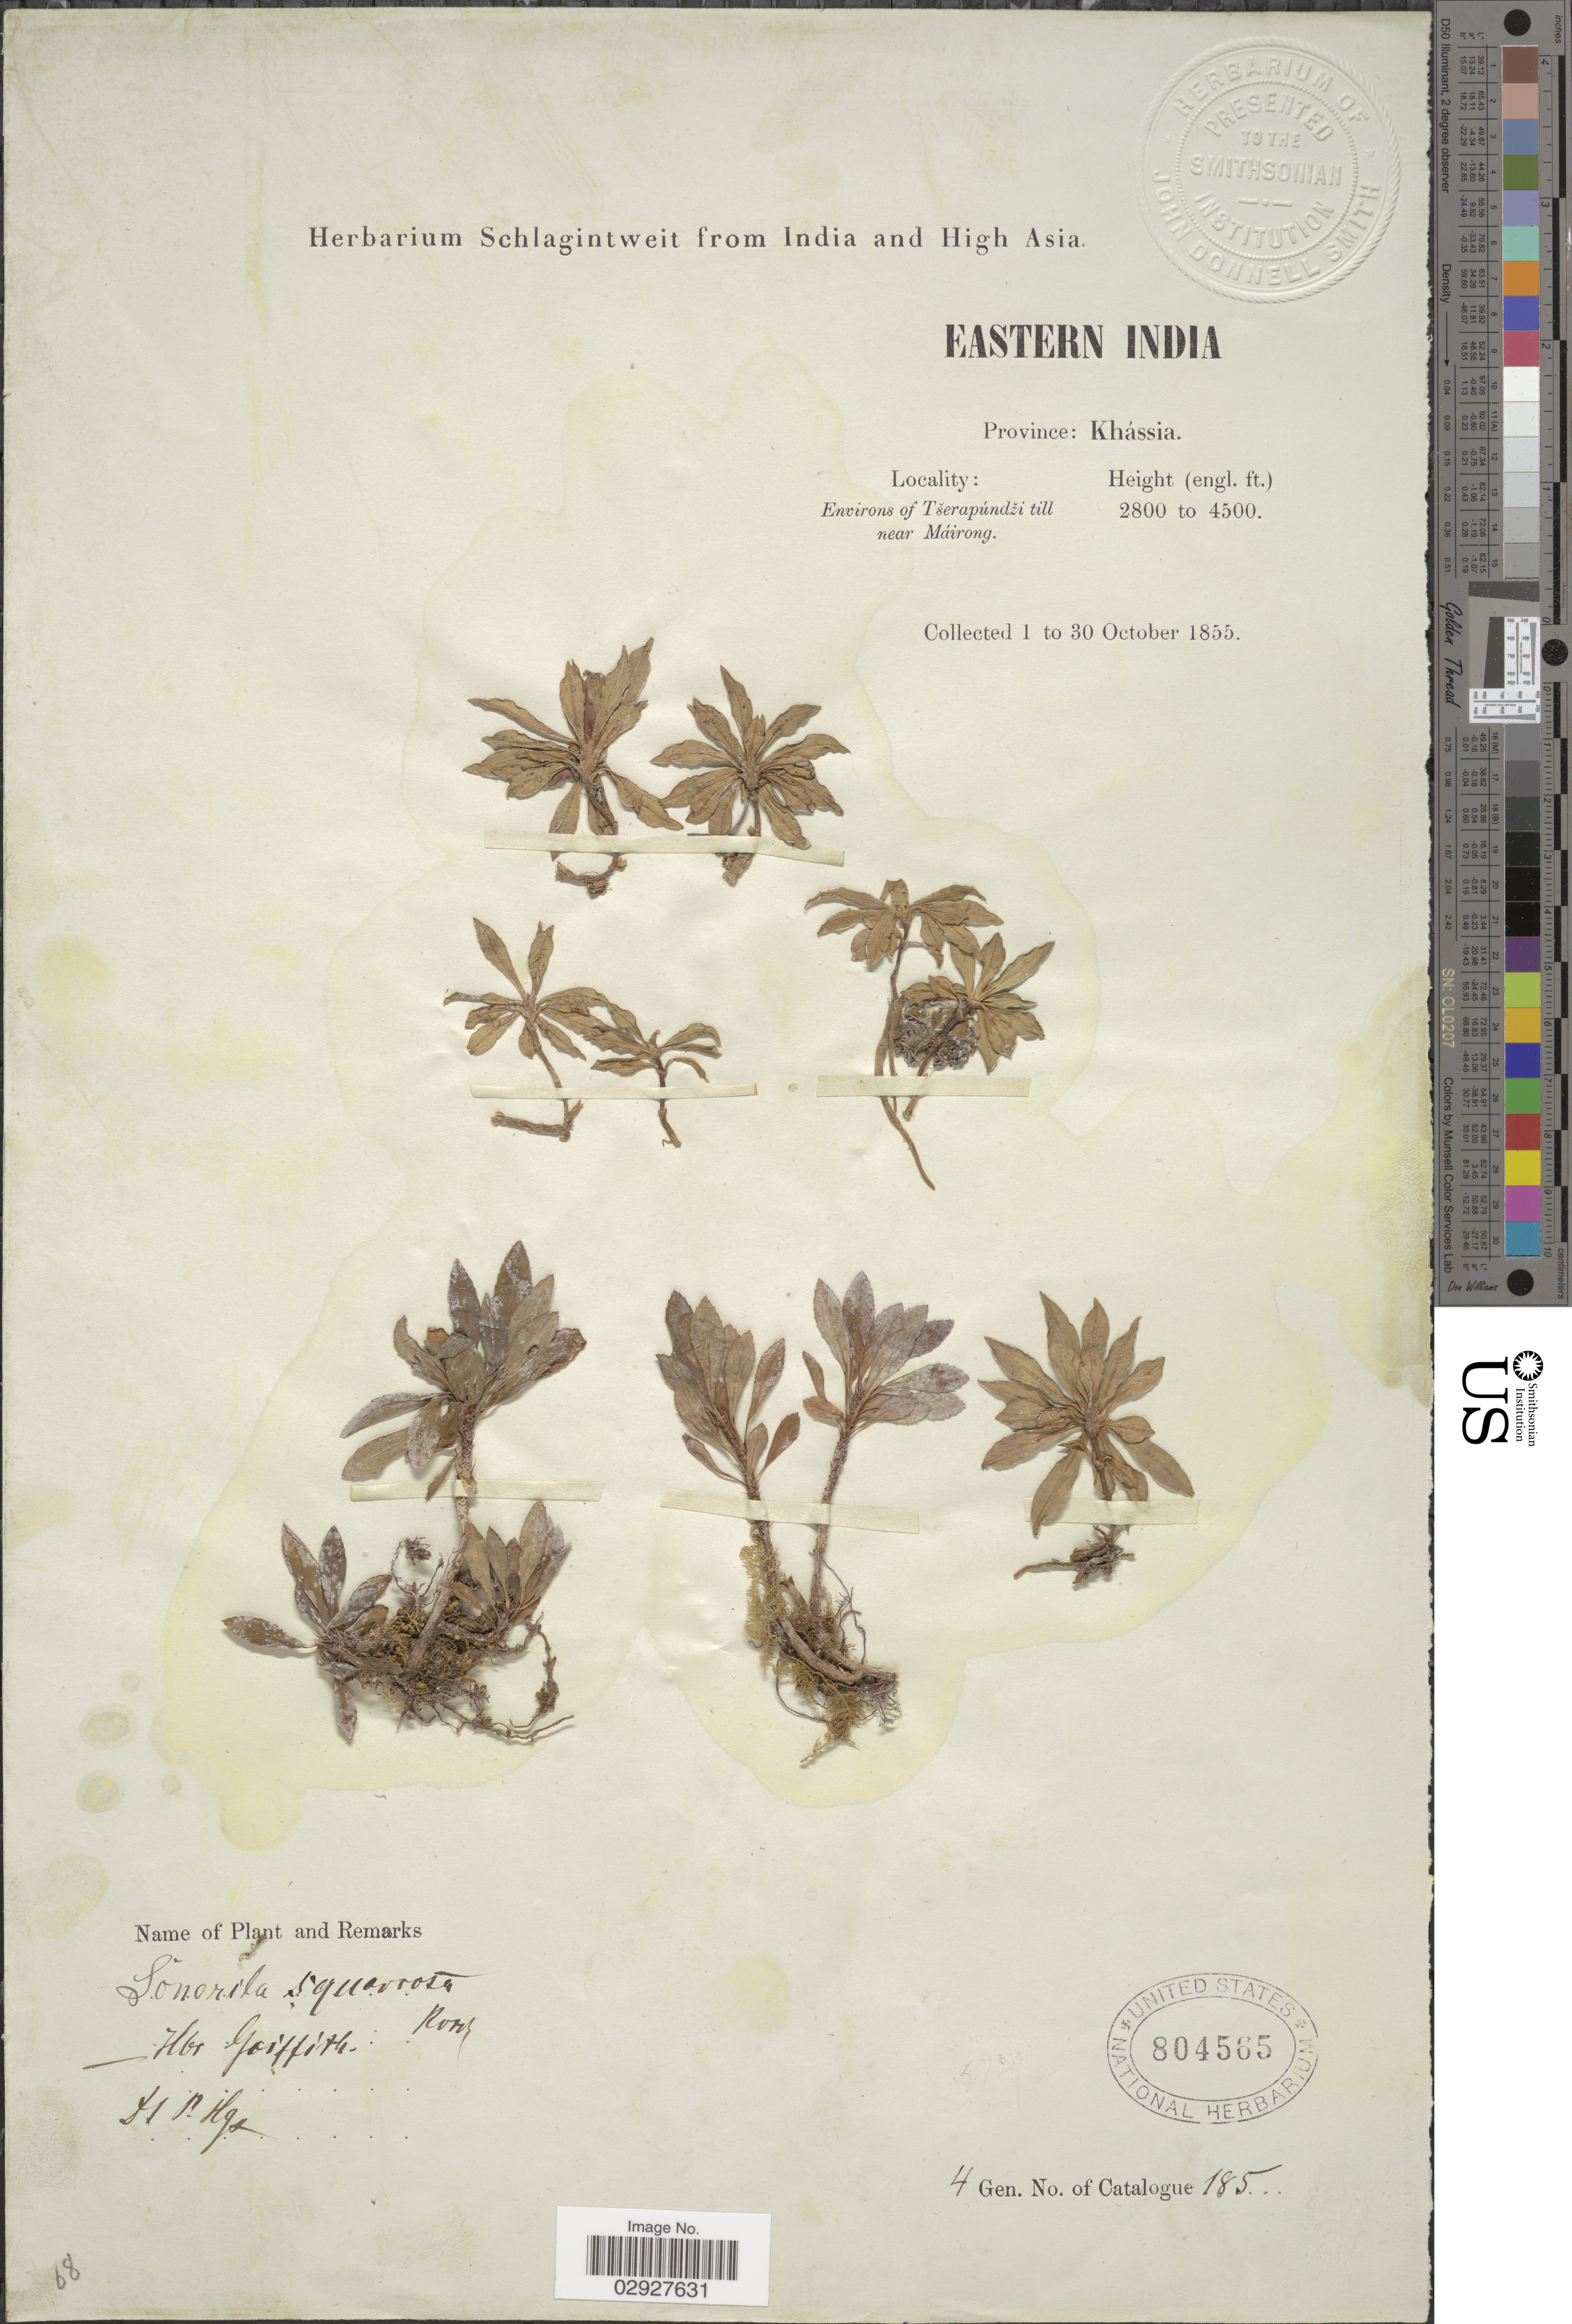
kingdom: Plantae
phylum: Tracheophyta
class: Magnoliopsida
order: Myrtales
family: Melastomataceae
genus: Sonerila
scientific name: Sonerila squarrosa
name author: Wall.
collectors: ex herb. Schlagintweit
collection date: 1855-10-01/1855-10-30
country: India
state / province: Meghalaya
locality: Eastern India. Province: Khássia. Environs of Tserapúndzi till near Máirong.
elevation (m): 853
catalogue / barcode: US 804565